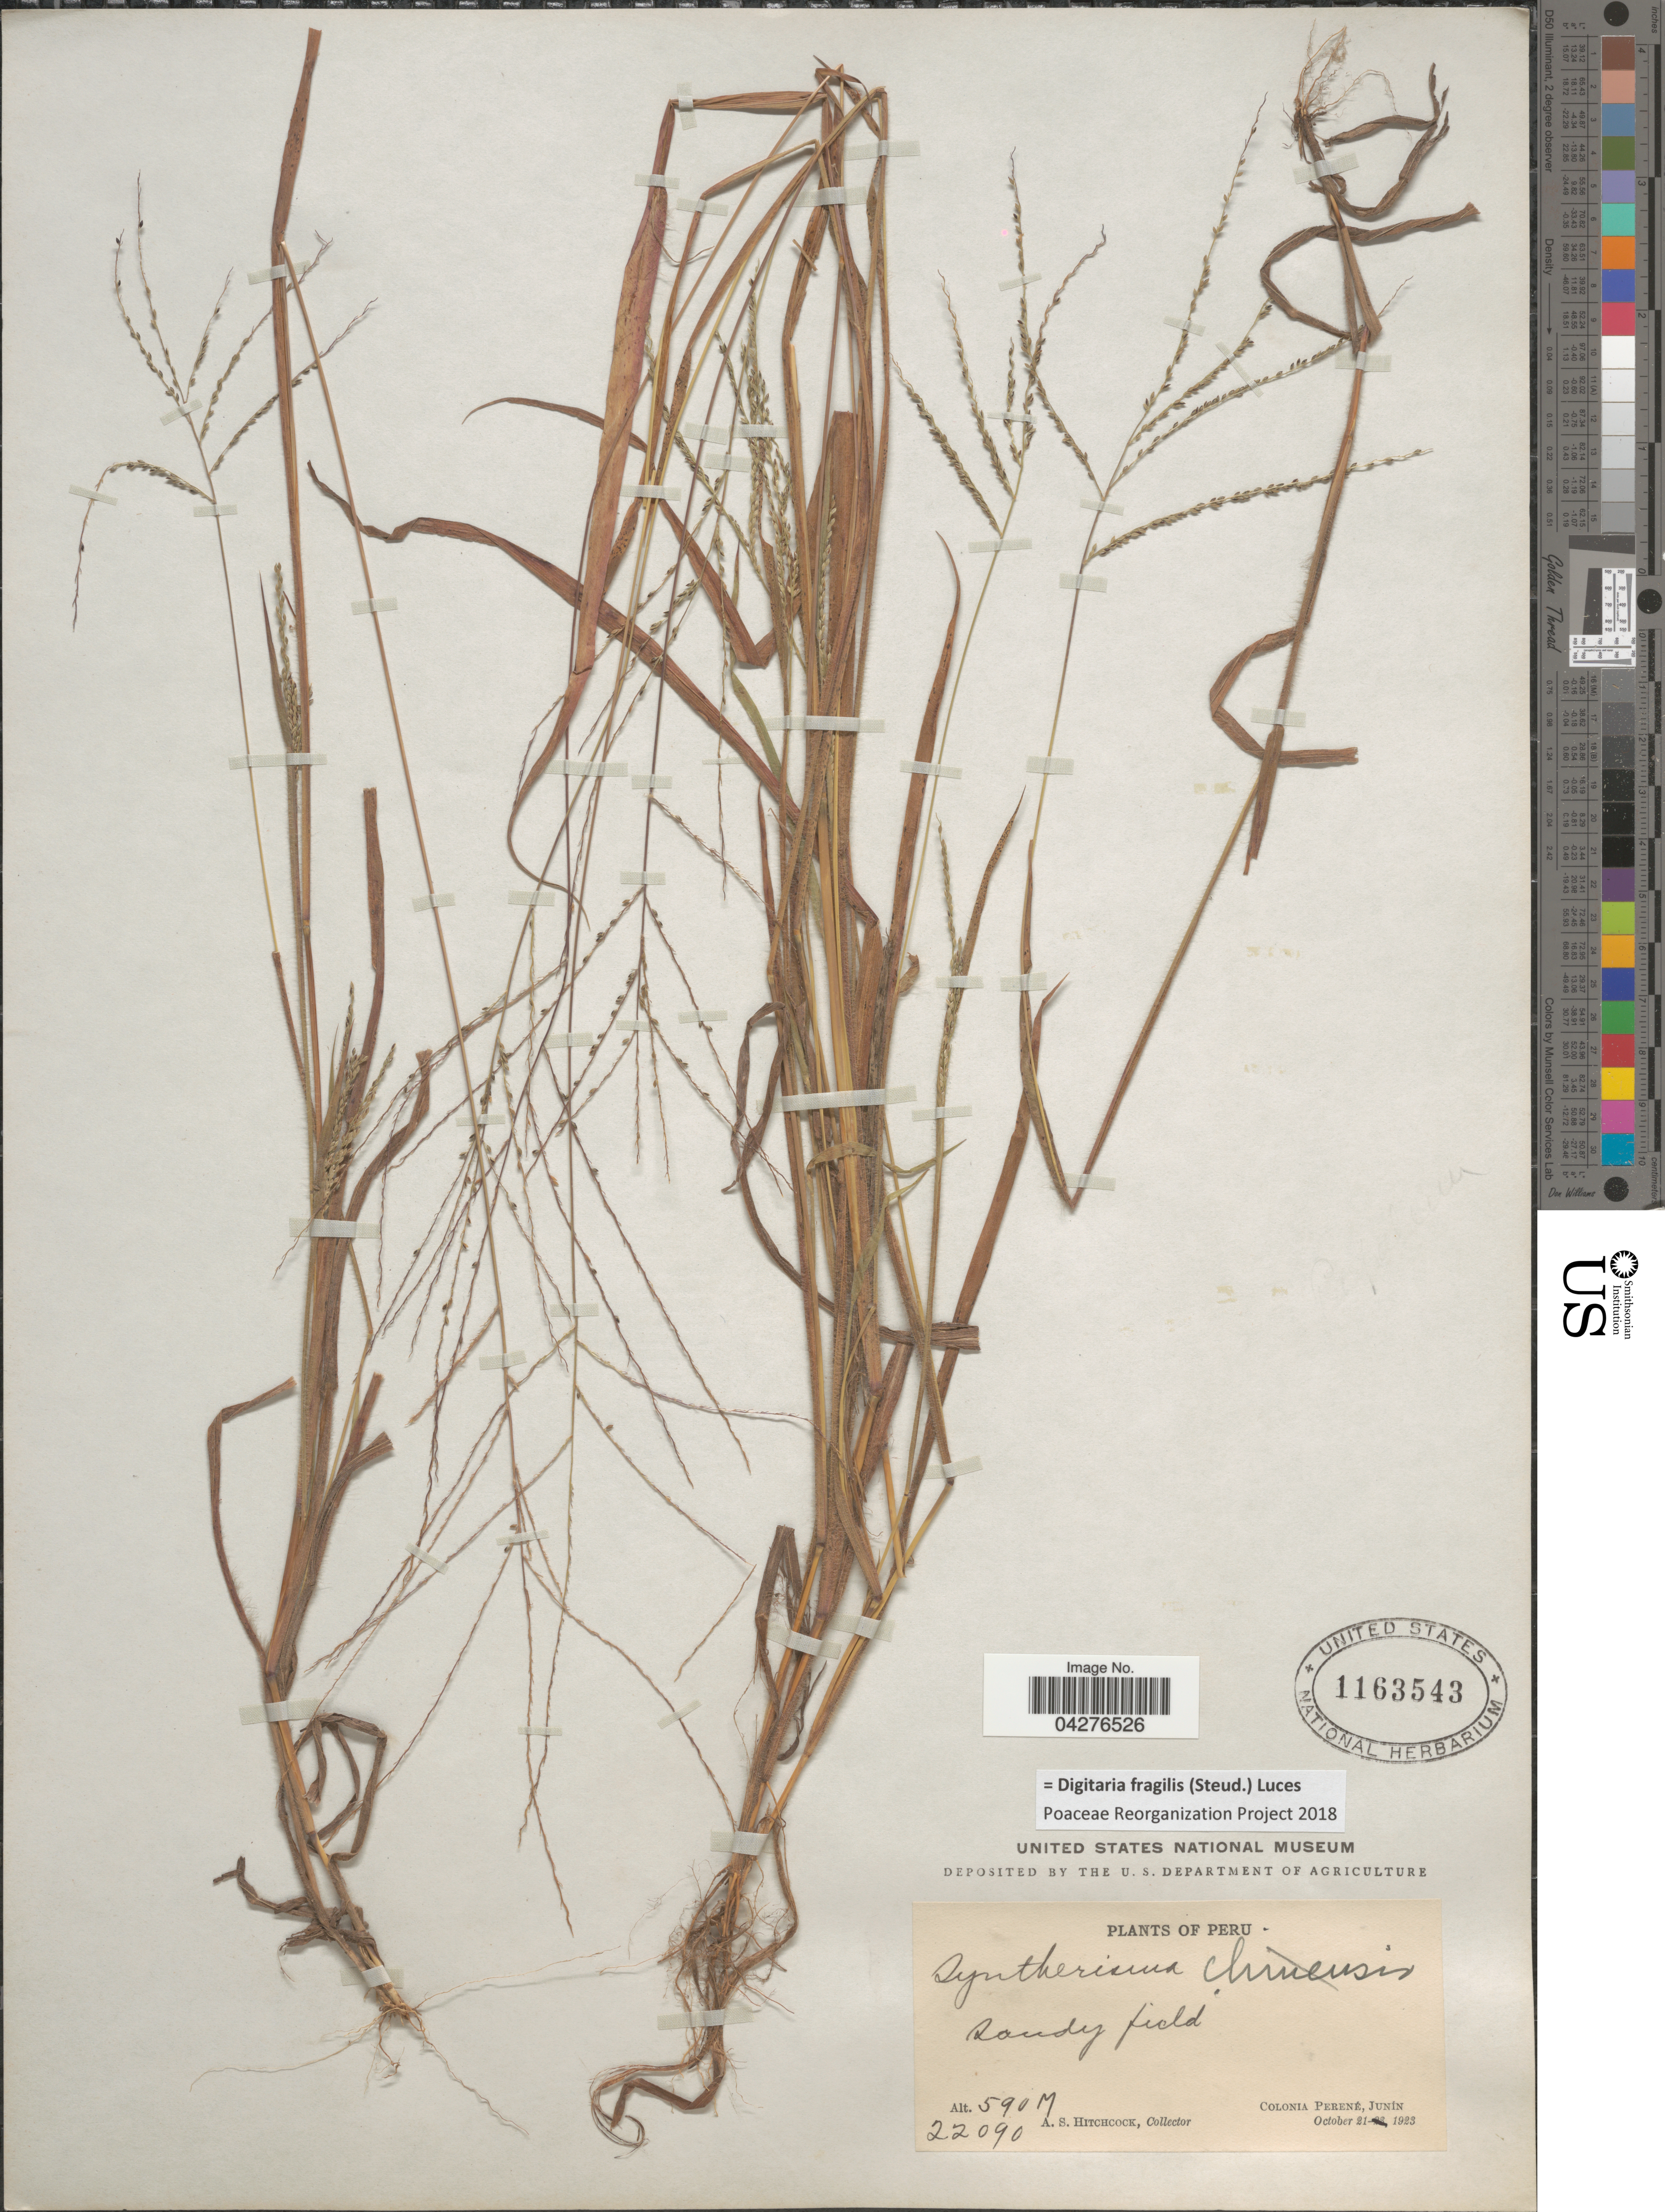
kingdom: Plantae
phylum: Tracheophyta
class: Liliopsida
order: Poales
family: Poaceae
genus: Digitaria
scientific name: Digitaria fragilis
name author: (Steud.) Luces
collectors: A. S. Hitchcock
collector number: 22090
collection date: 1923-10-21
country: Peru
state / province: Junín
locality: Sandy field. Colonia Perené.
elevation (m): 590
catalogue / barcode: US 1163543